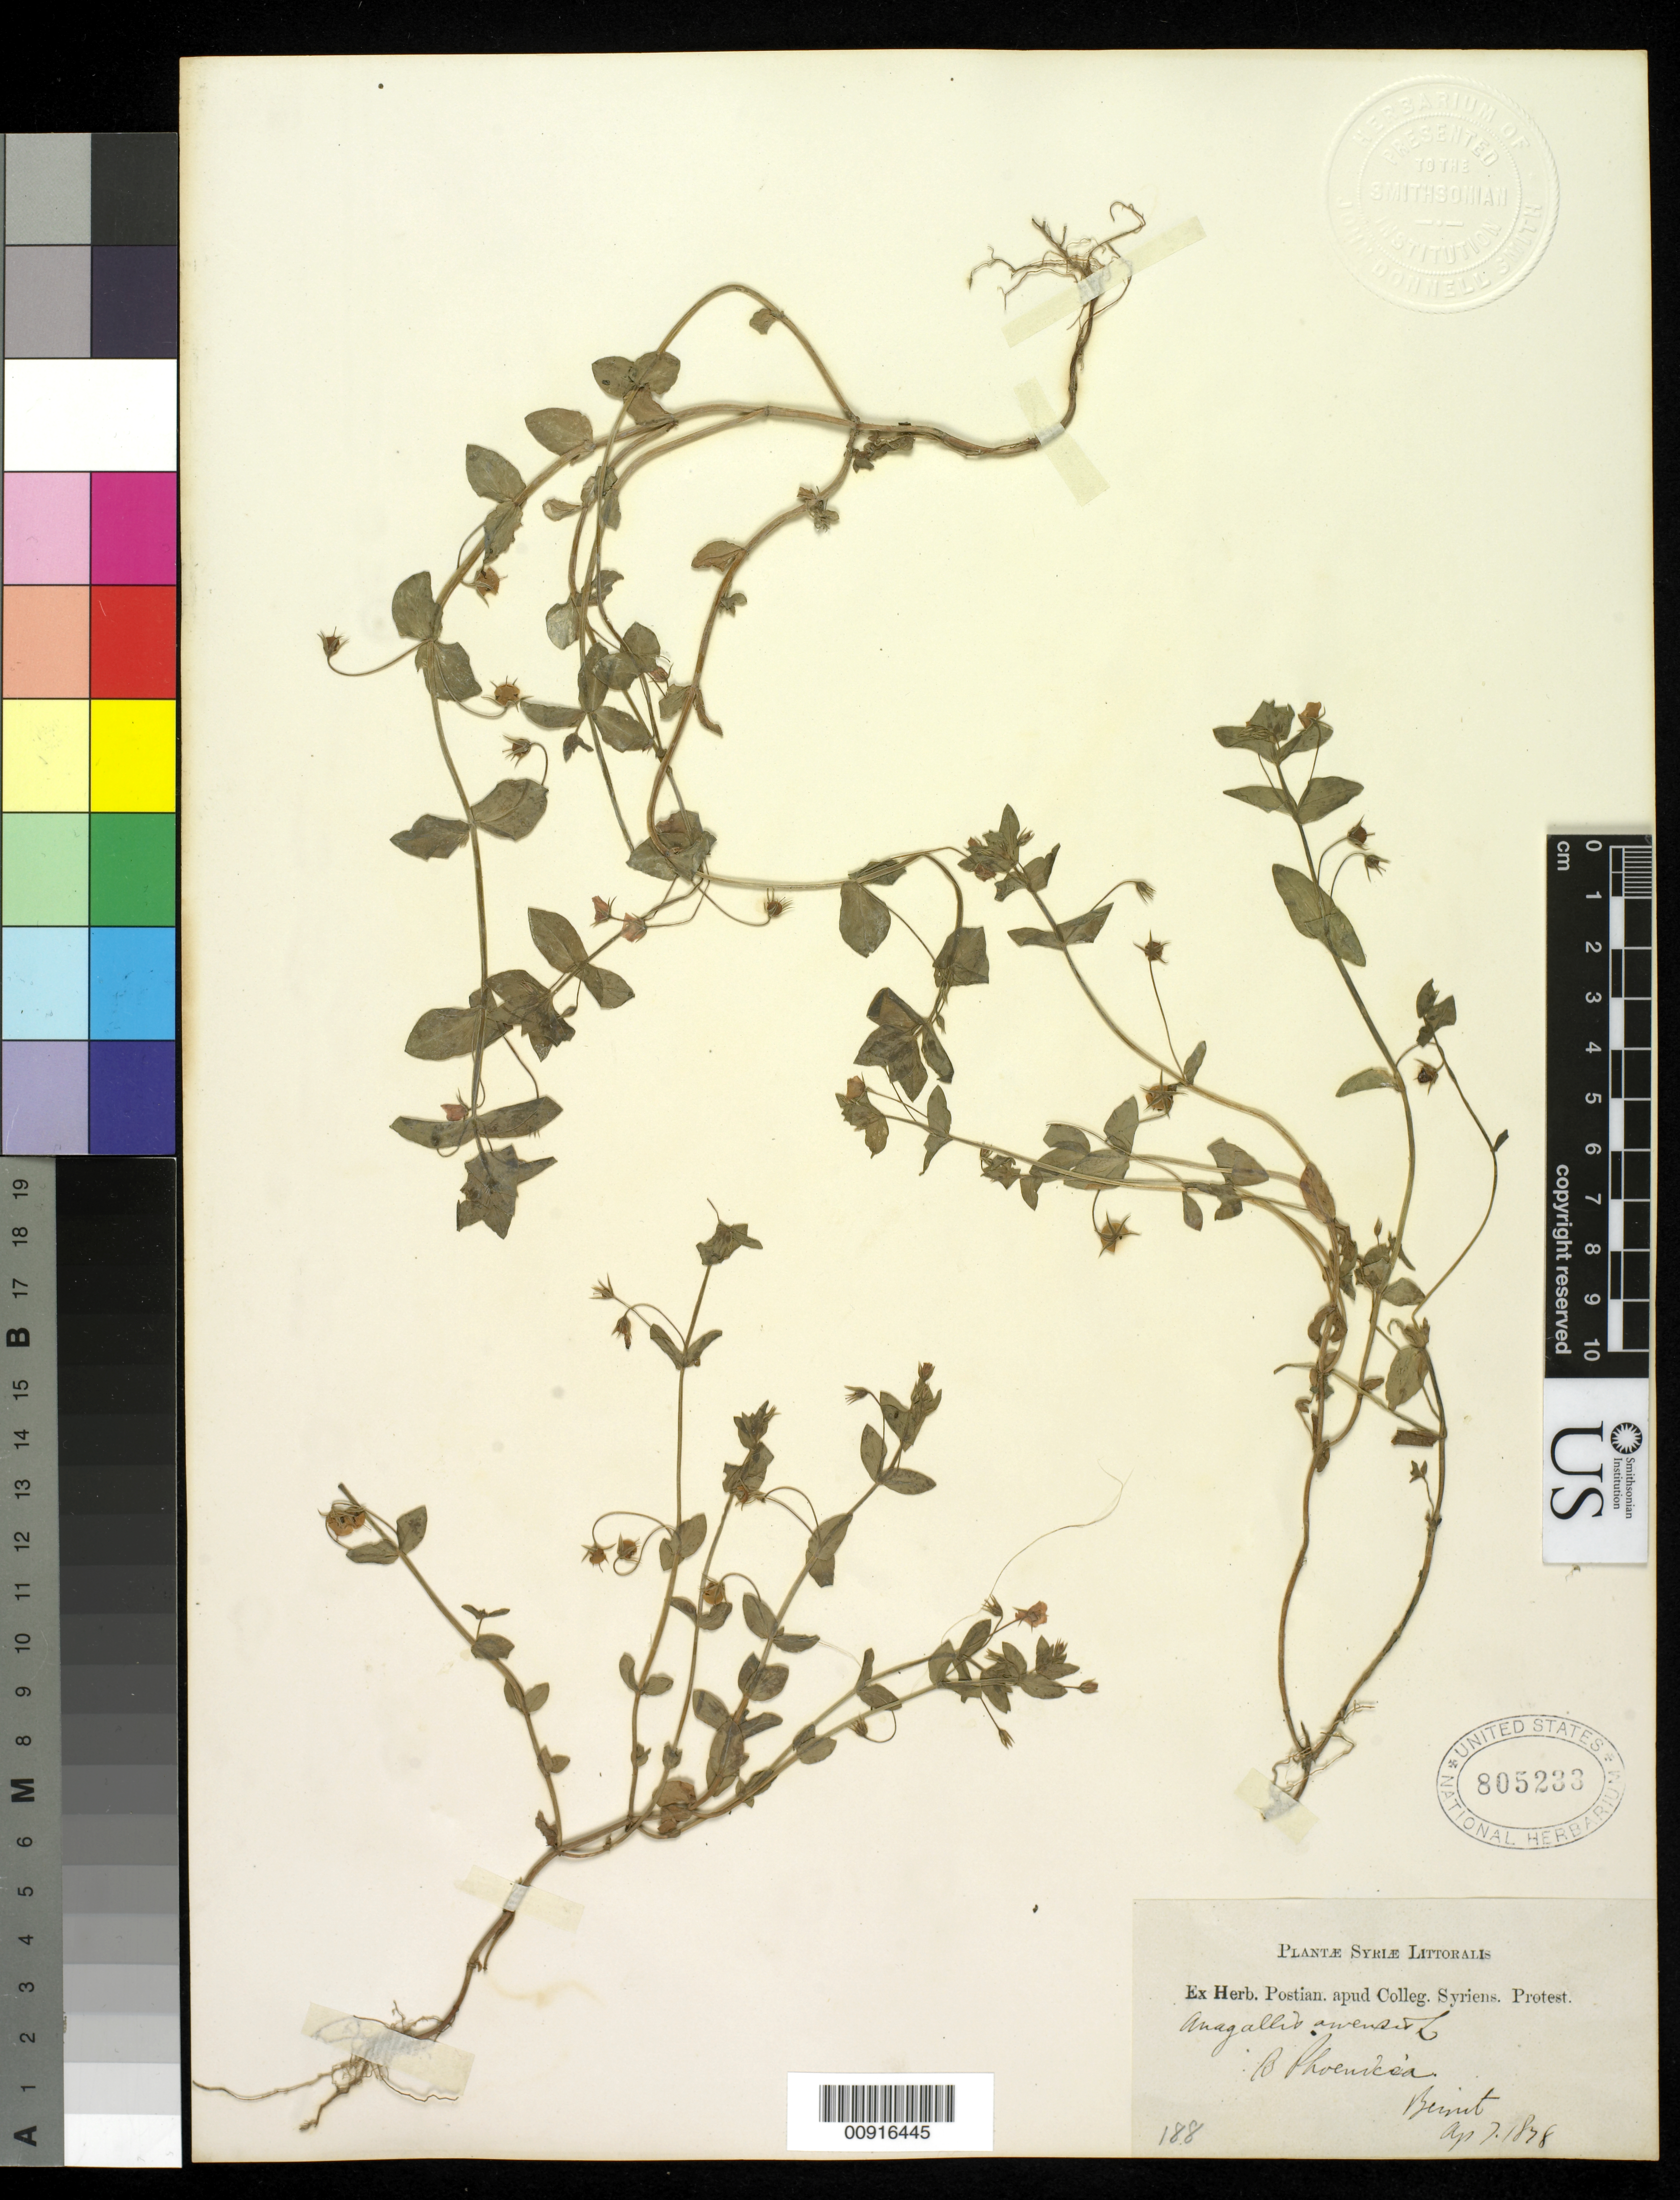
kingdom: Plantae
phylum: Tracheophyta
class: Magnoliopsida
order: Ericales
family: Primulaceae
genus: Anagallis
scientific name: Anagallis arvensis subsp. phoenicea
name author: (Scop.) Vollm.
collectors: ex herb. Postian. apud Colleg. Syriens. Protest. USE "Fannie P. A. Shepard" (10308853) AS PRIMARY COLLECTOR INSTEAD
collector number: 188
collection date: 1878-04-07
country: Lebanon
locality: Beirut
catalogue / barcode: US 805233